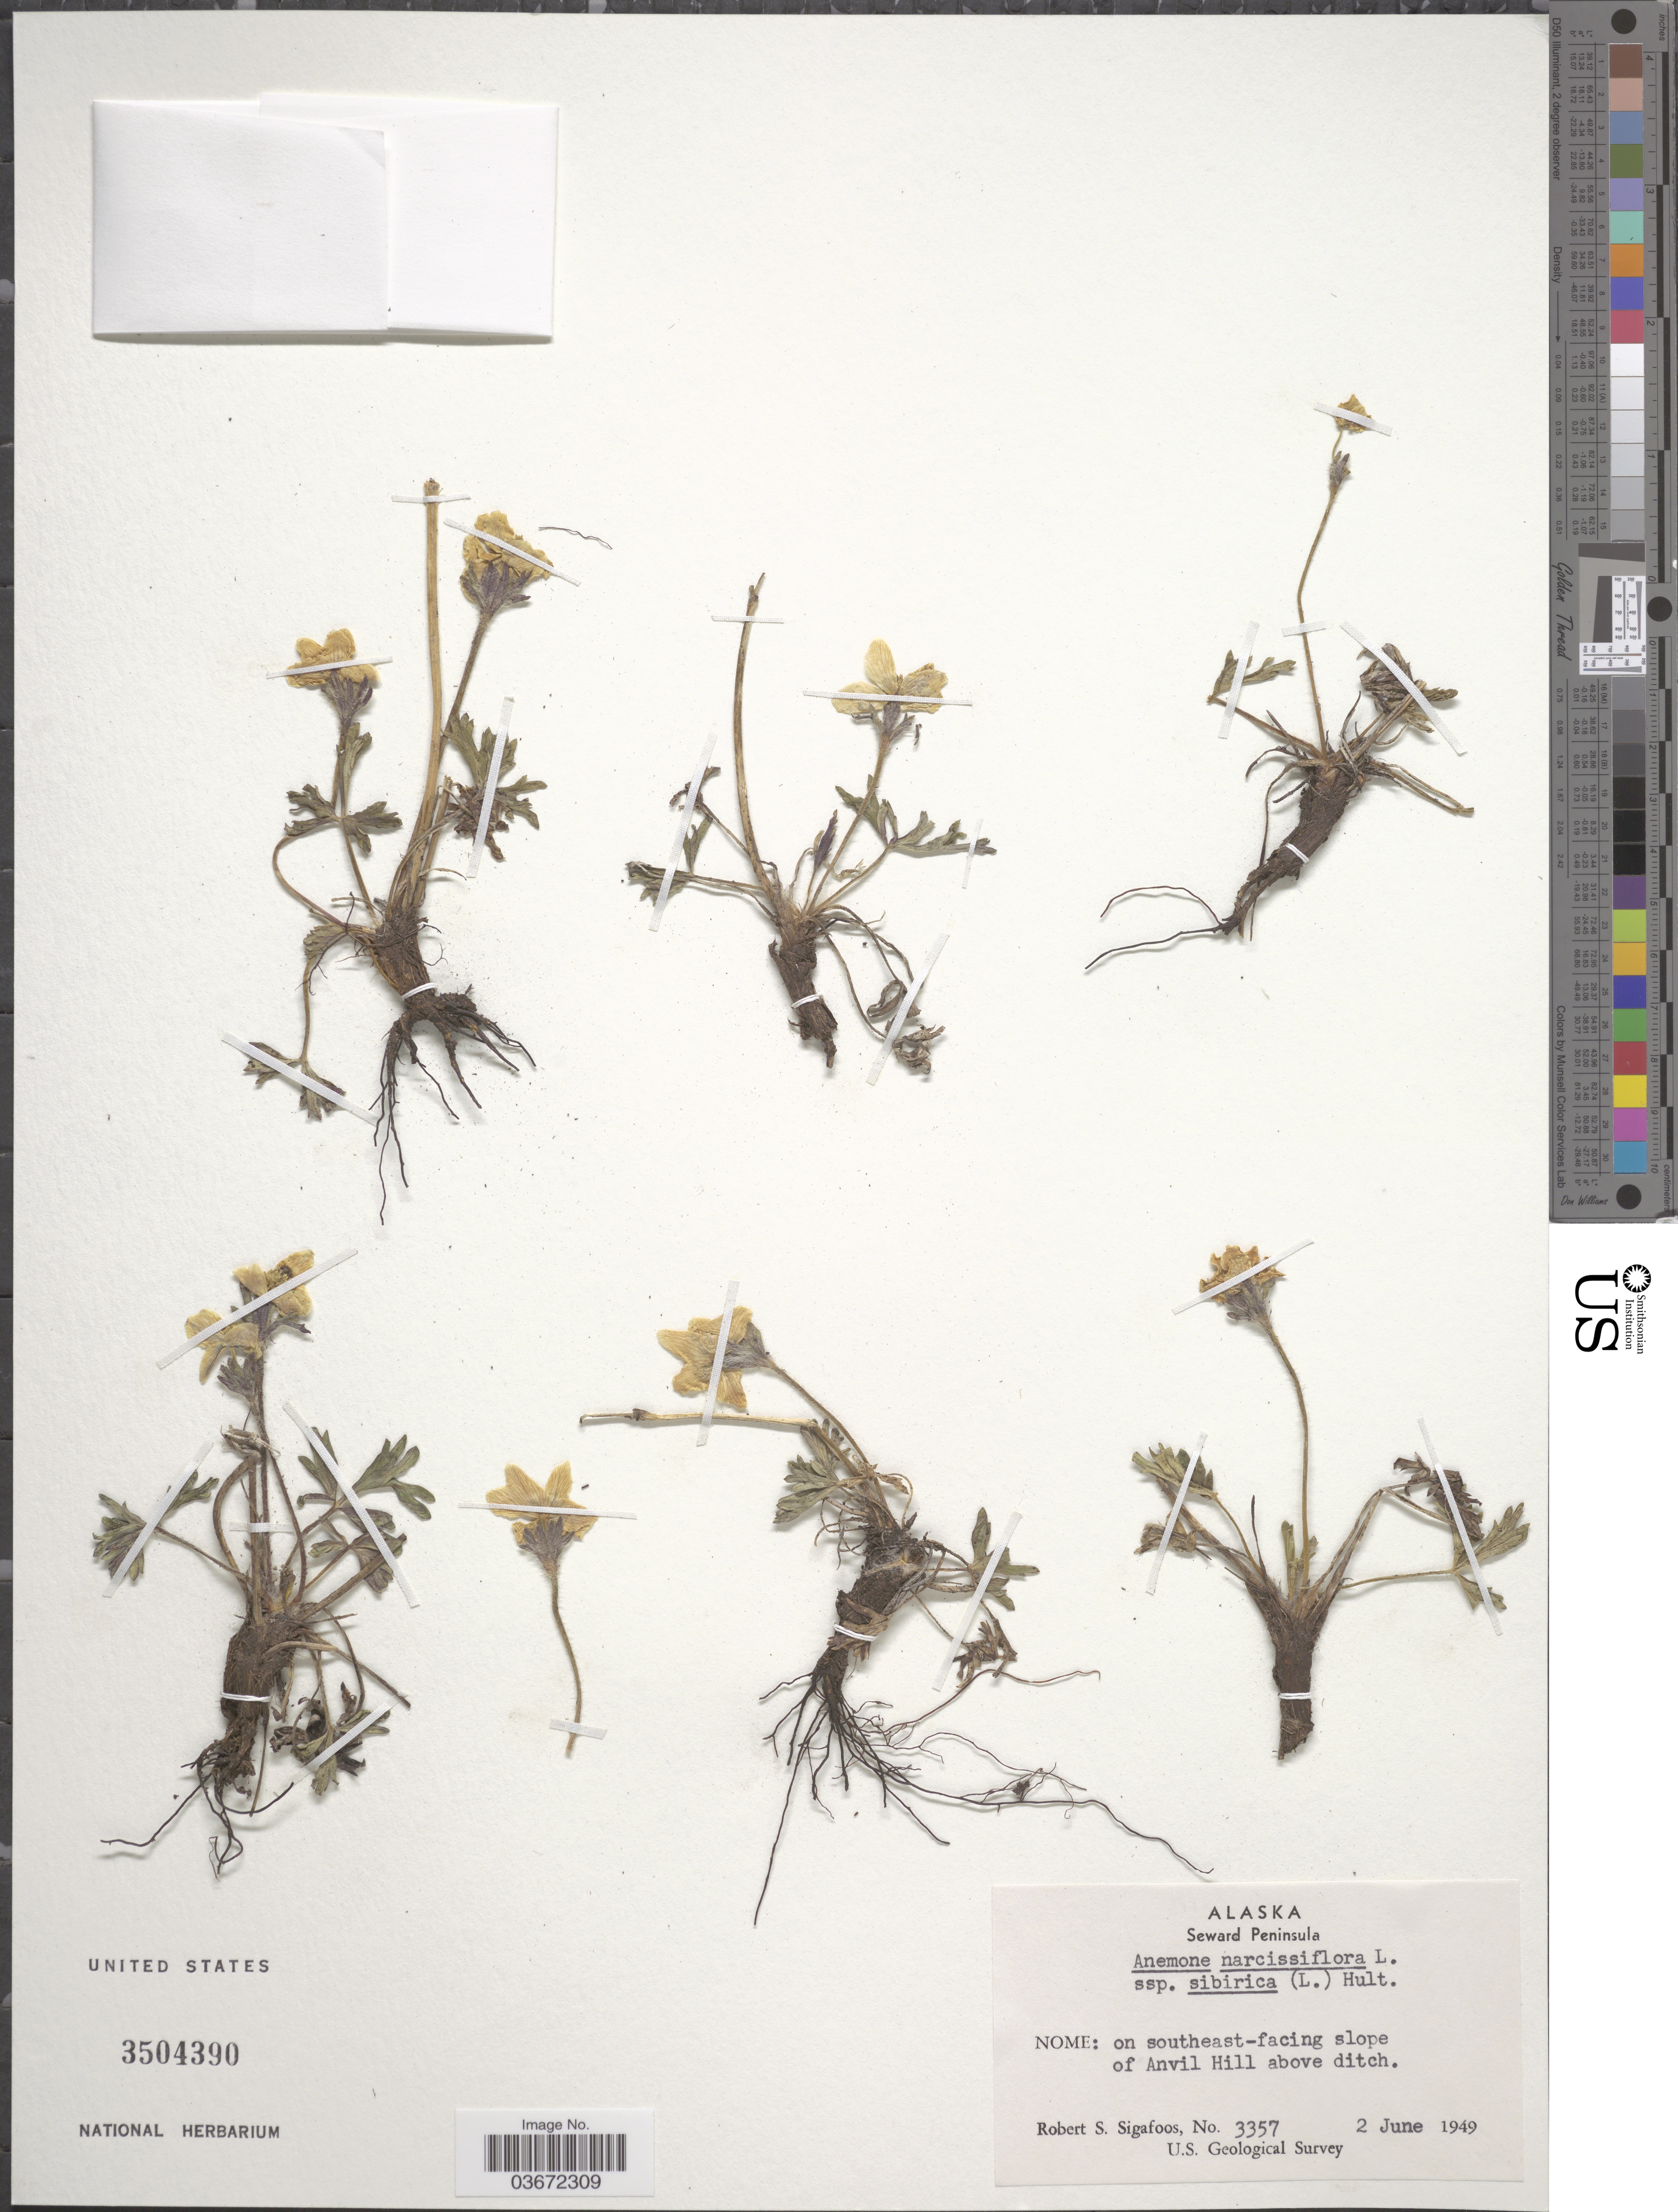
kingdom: Plantae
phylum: Tracheophyta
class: Magnoliopsida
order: Ranunculales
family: Ranunculaceae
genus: Anemone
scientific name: Anemone narcissiflora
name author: L.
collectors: R. Sigafoos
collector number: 3357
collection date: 1949-06-02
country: United States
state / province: Alaska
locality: Seward Peninsula. Nome: on southeast-facing slope of Anvil Hill above ditch.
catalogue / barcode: US 3504390